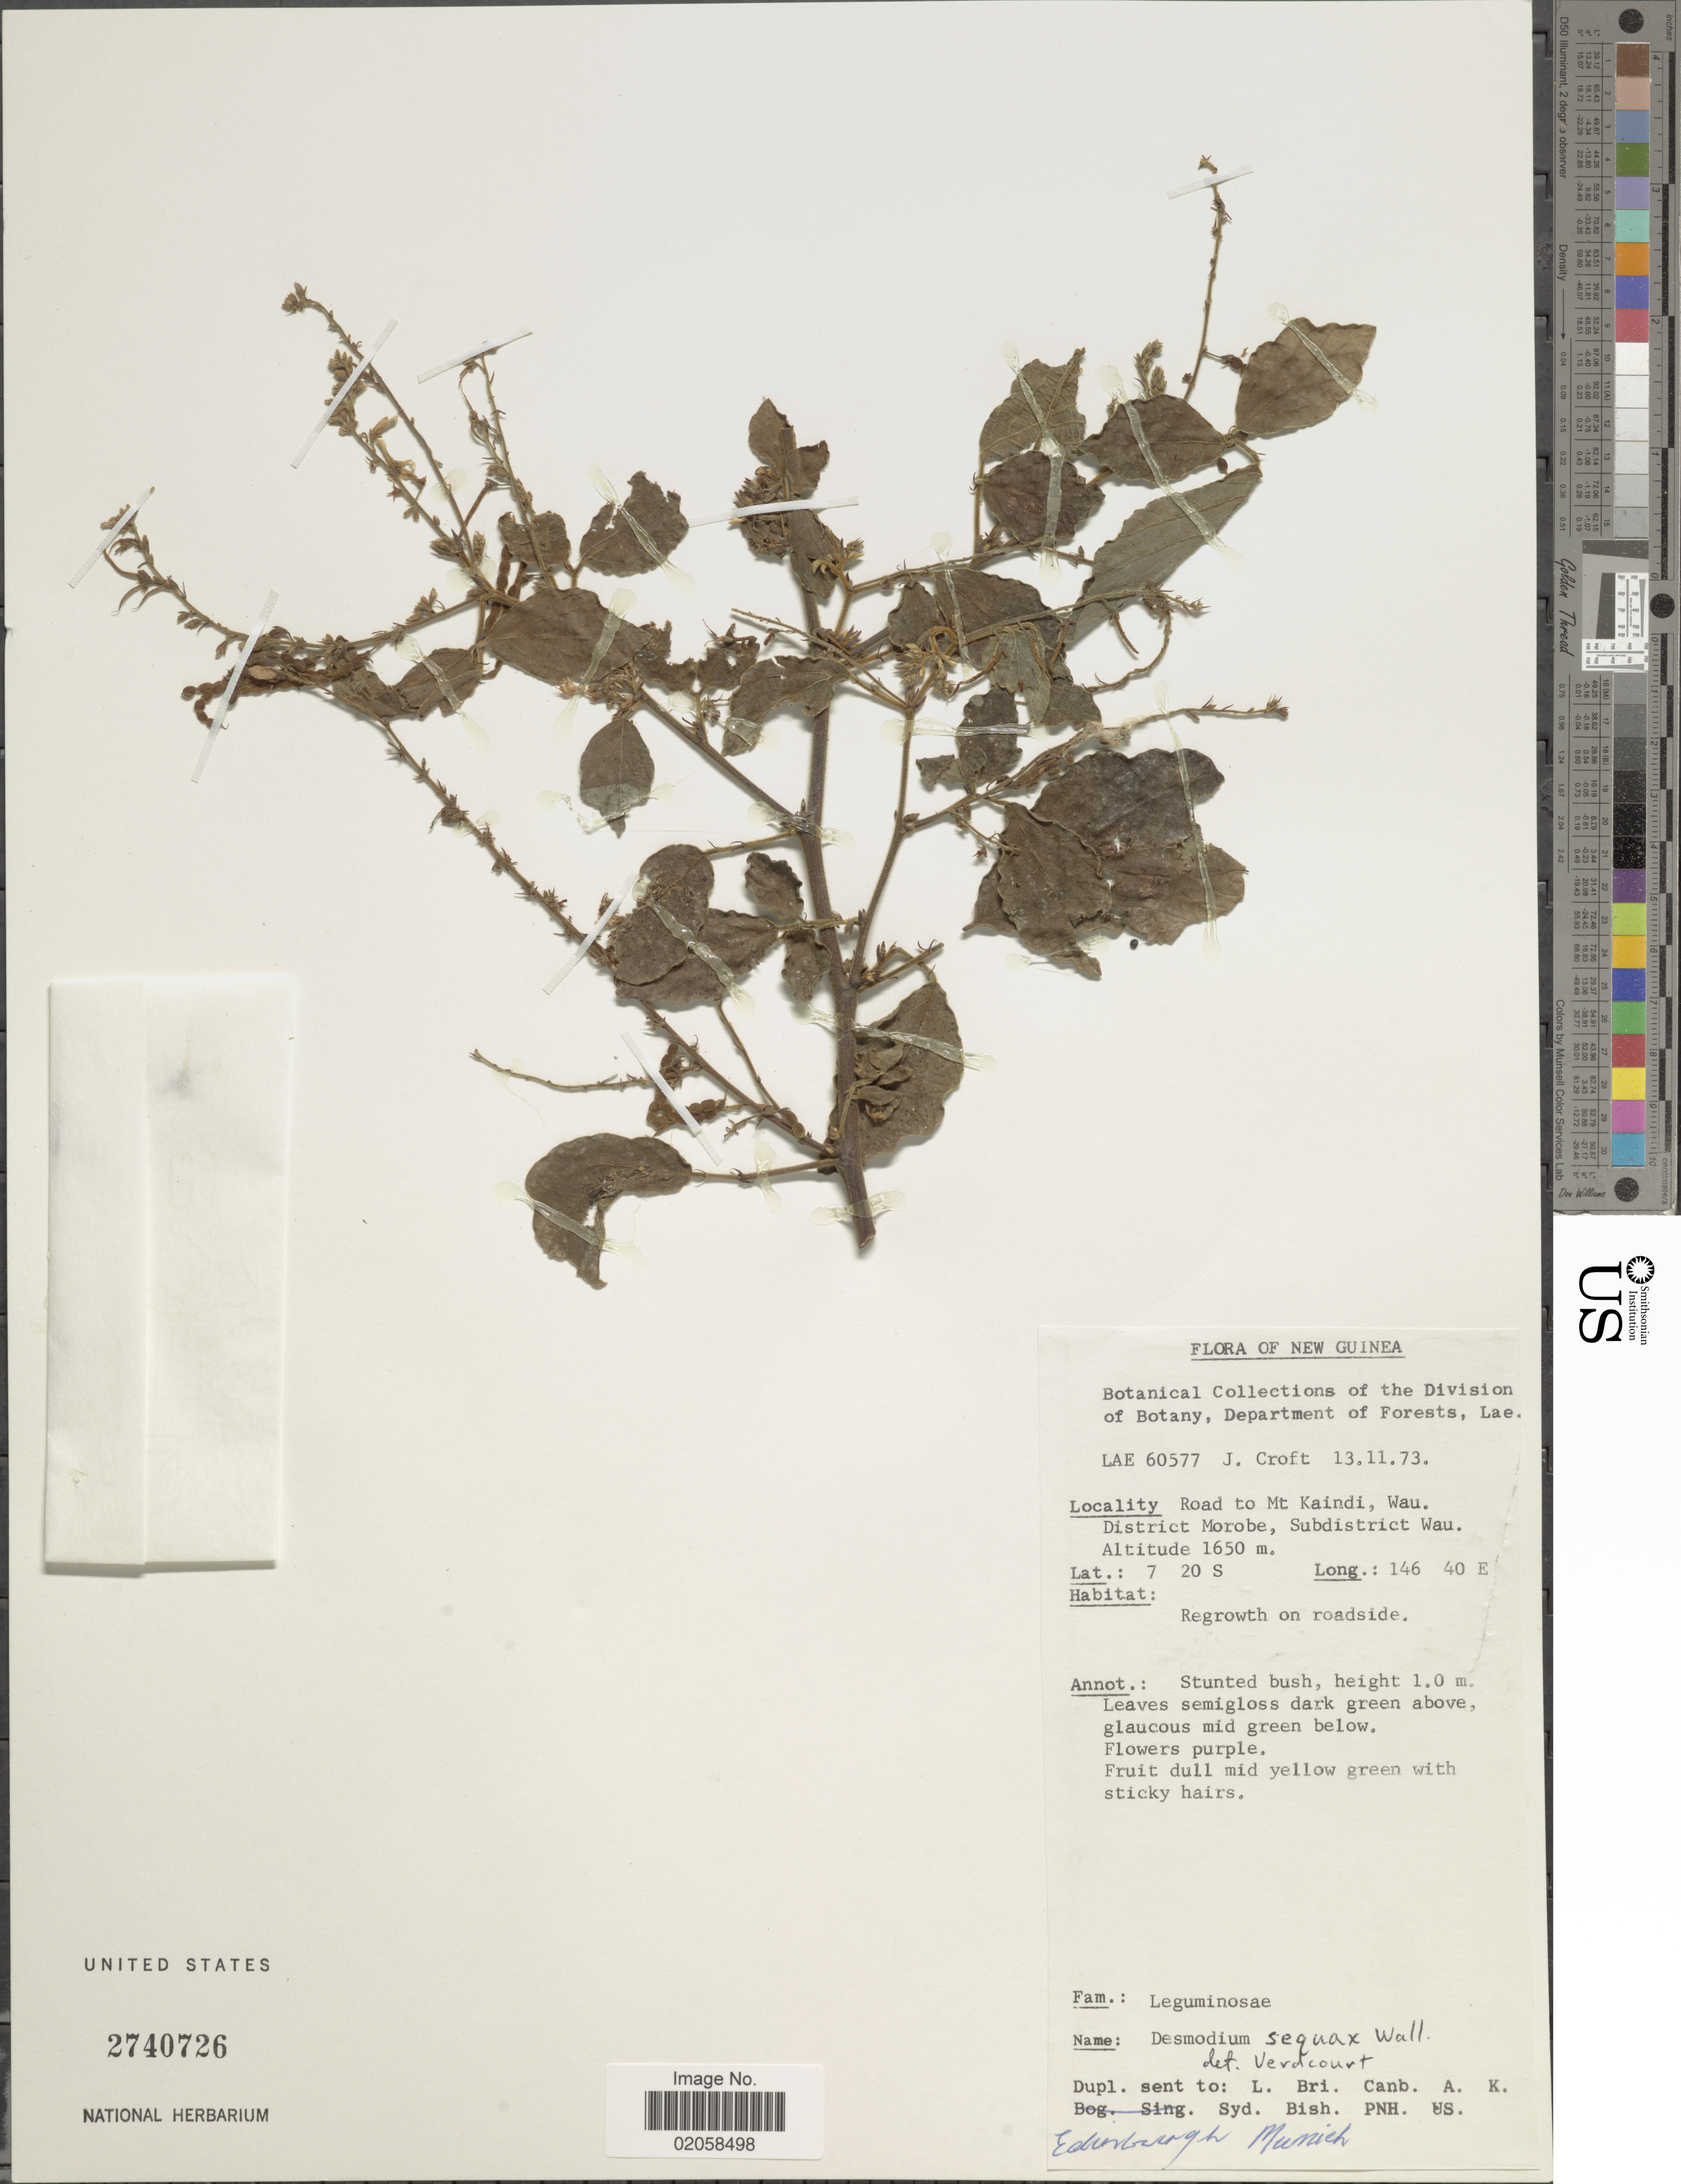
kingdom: Plantae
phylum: Tracheophyta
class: Magnoliopsida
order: Fabales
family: Fabaceae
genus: Puhuaea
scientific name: Puhuaea sequax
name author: (Wall.) H. Ohashi & K. Ohashi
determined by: Strong, Mark T., (BOT), Smithsonian Institution - National Museum of Natural History (UNITED STATES)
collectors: J. Croft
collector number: LAE 60577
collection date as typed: Transcribed d/m/y: 13/11/73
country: Papua New Guinea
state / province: Morobe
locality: New Guinea, Road to Mt Kaindi, Wau, Subdistrict Wau, regrowth on roadside.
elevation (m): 1650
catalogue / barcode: US 2740726